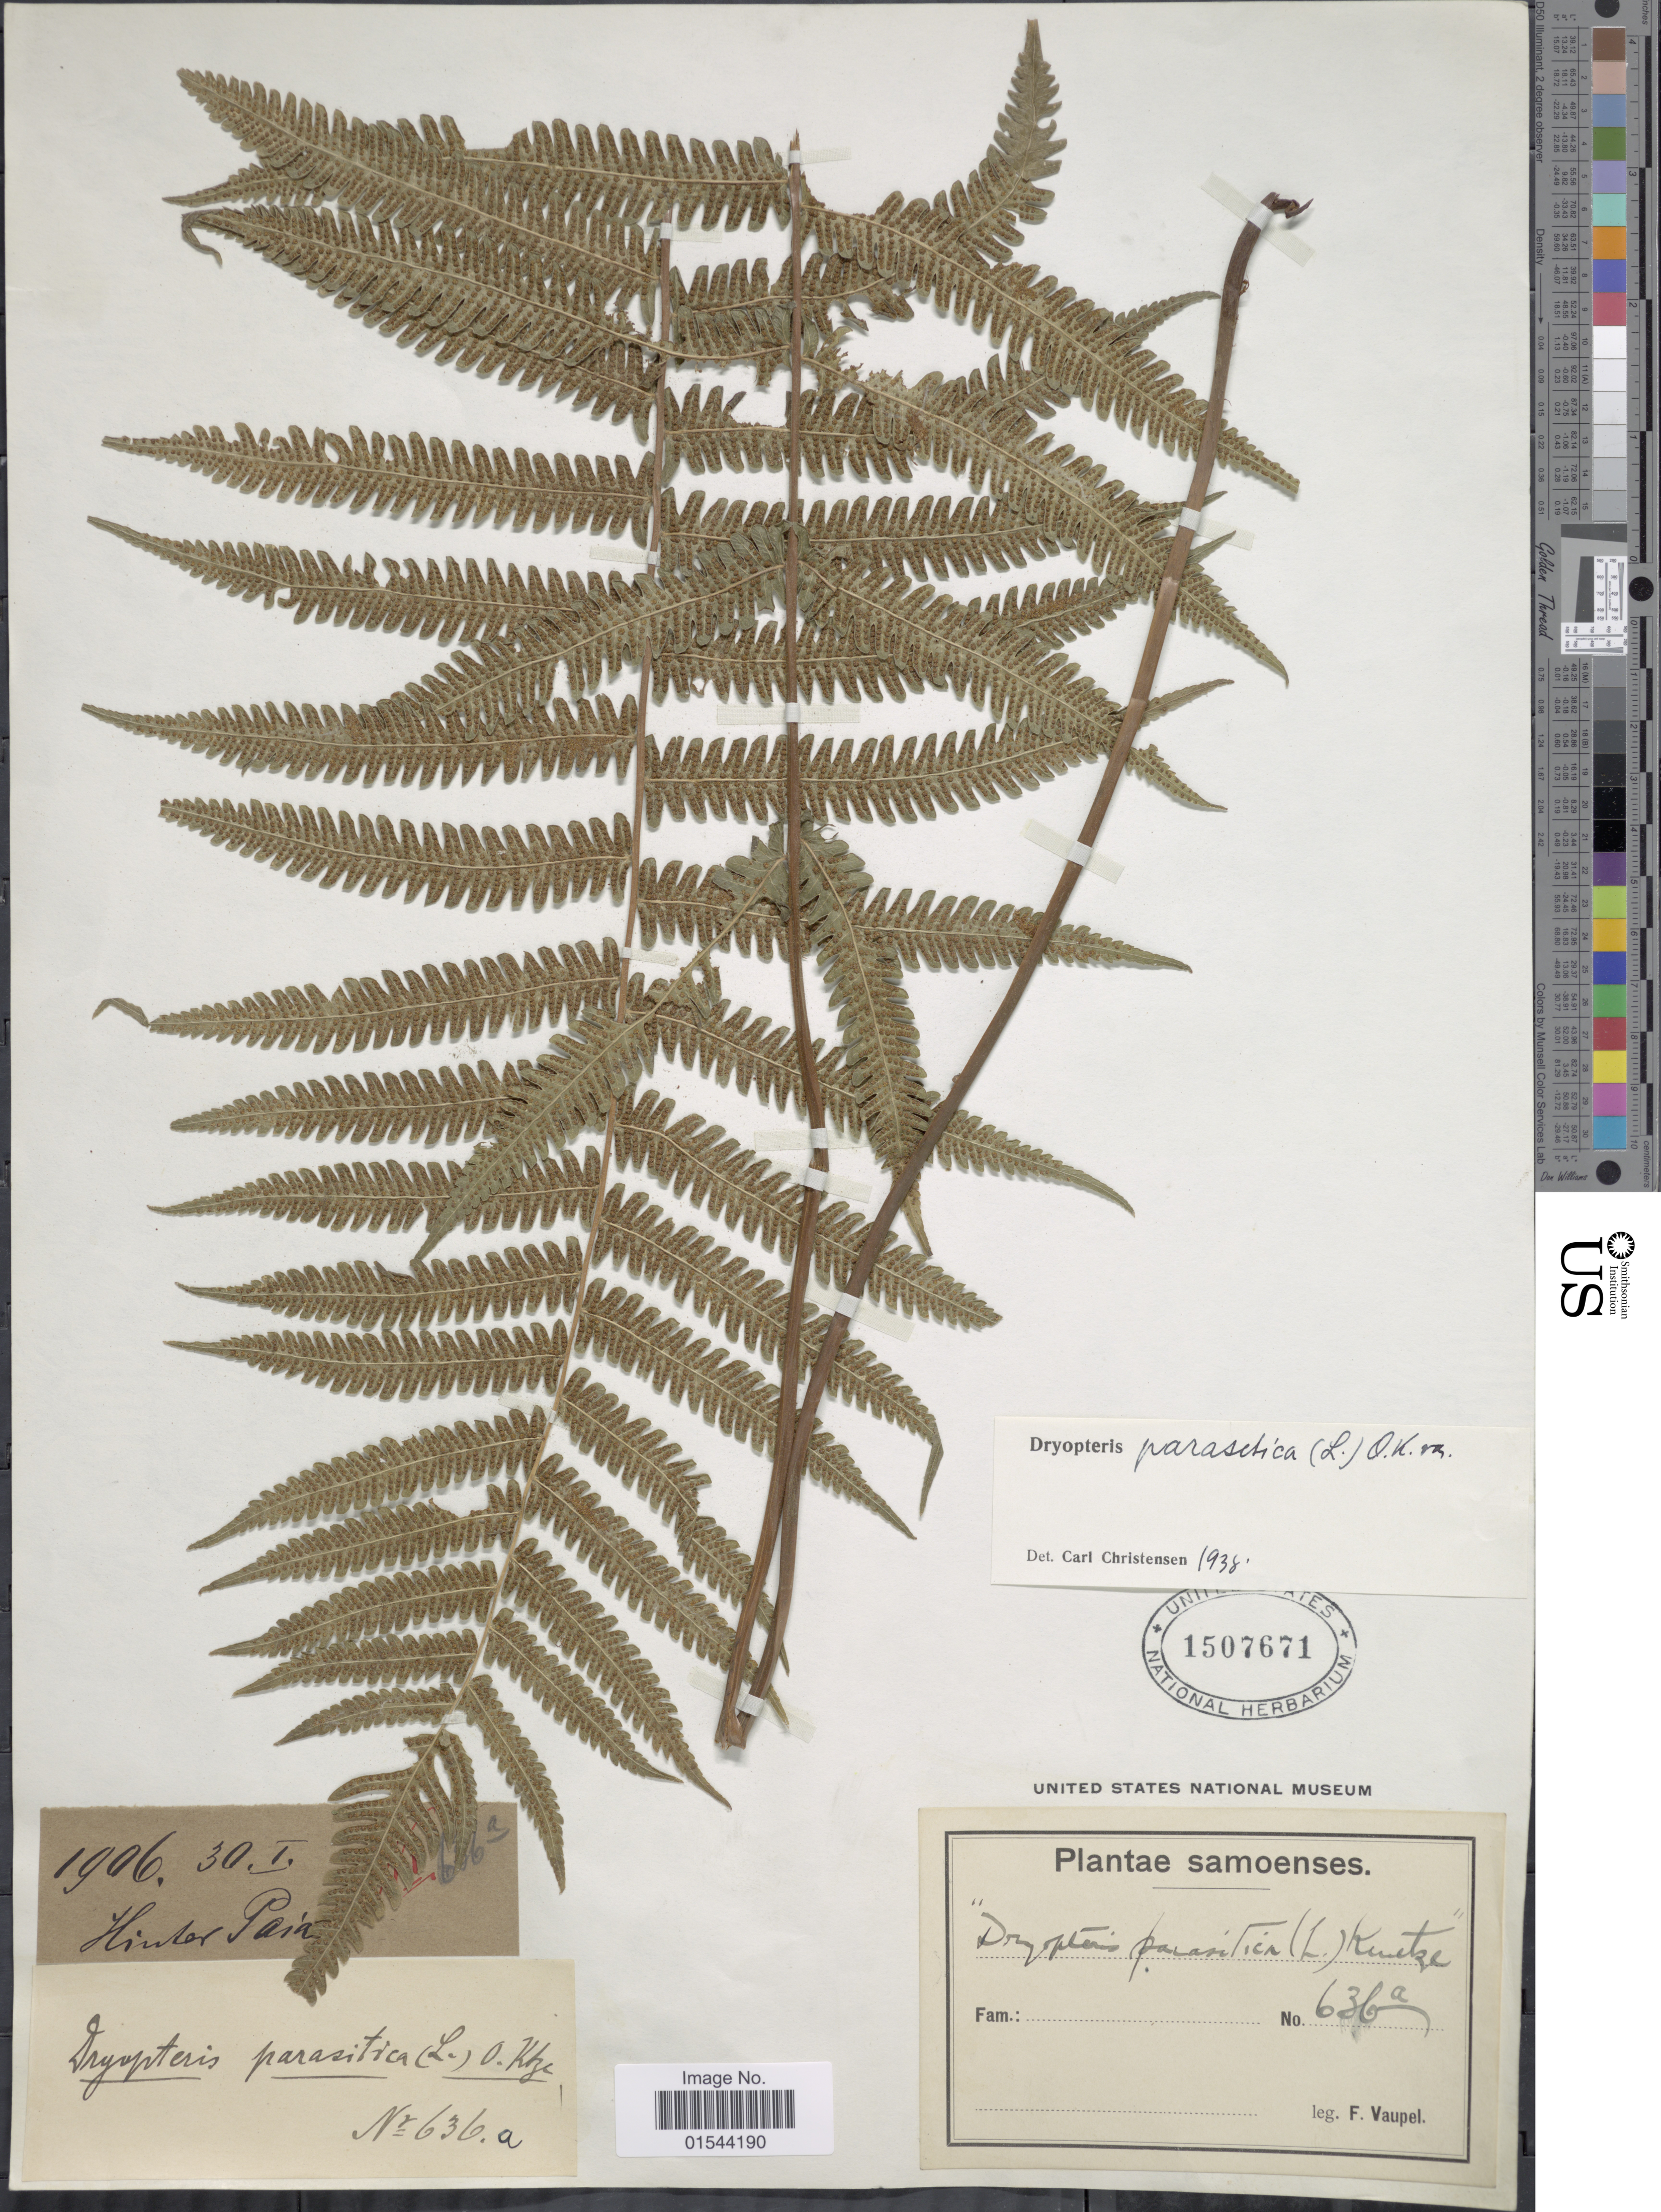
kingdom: Plantae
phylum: Tracheophyta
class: Polypodiopsida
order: Polypodiales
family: Thelypteridaceae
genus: Christella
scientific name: Christella parasitica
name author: (L.) H. Lév.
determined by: Wagner, W. L., (BOT), Smithsonian Institution - National Museum of Natural History (UNITED STATES)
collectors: F. Vaupel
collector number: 636a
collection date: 1906-01-30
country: Samoa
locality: Samoenses, Hinter Paia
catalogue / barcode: US 1507671